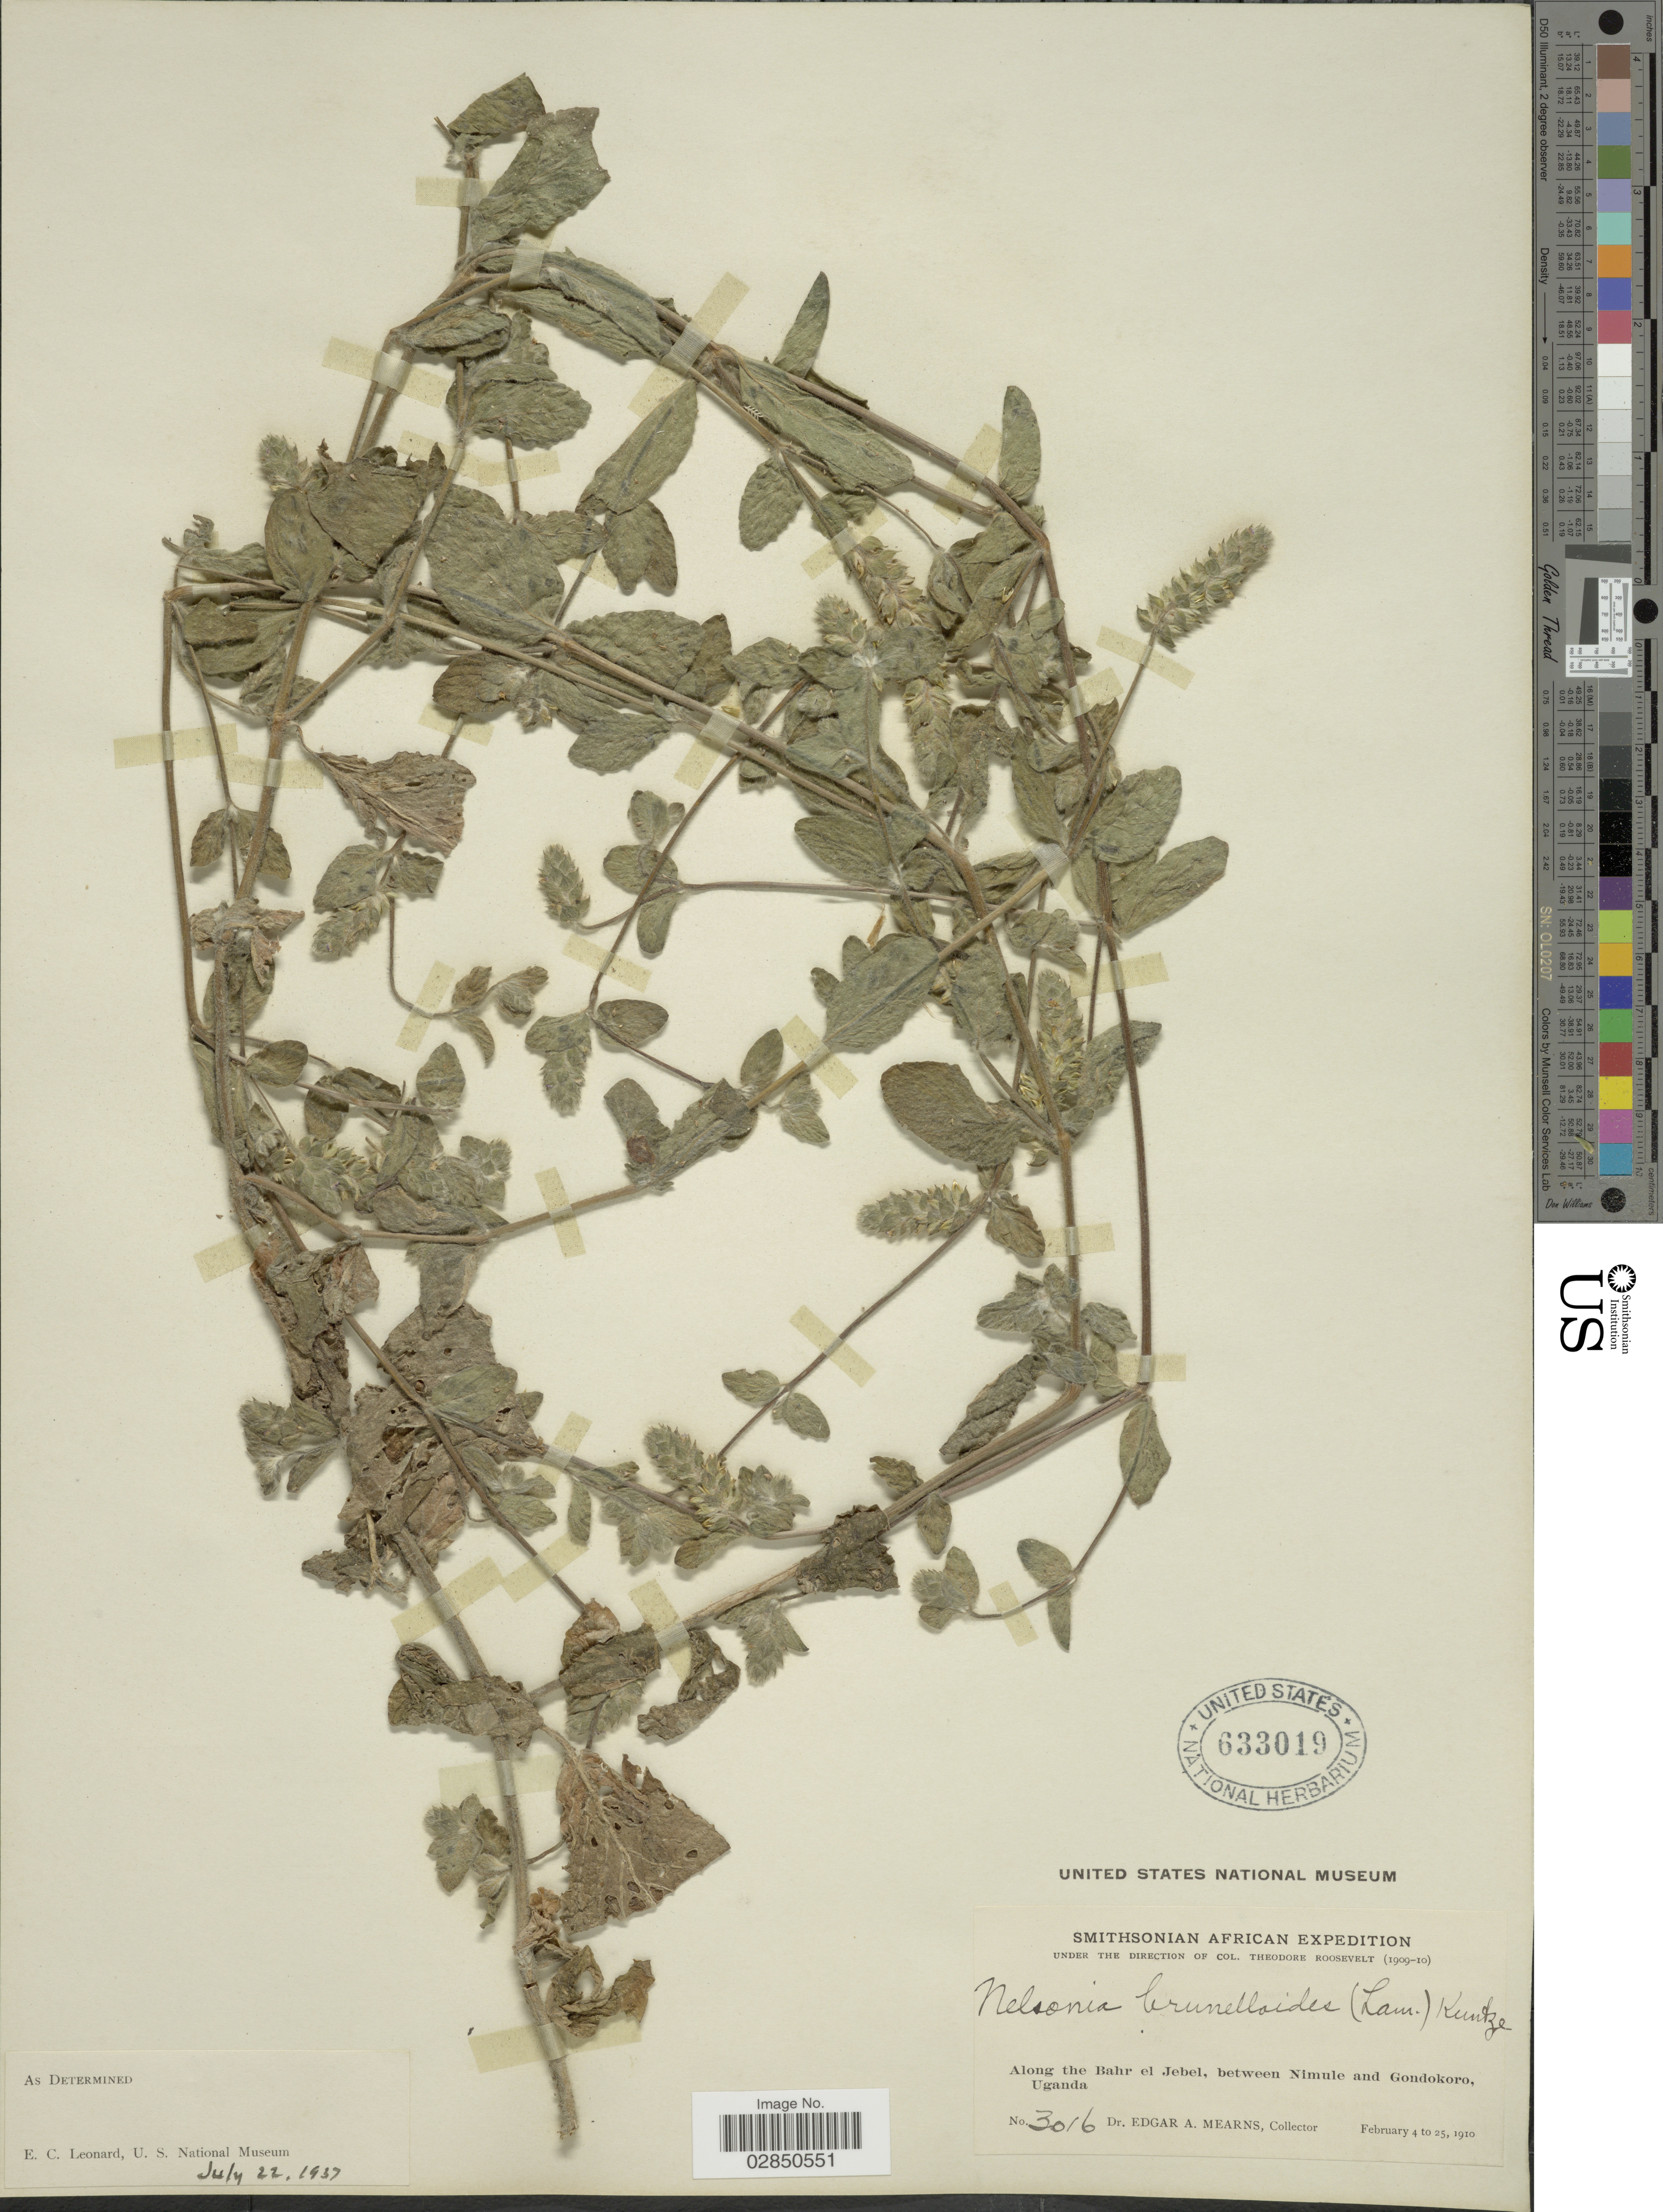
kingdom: Plantae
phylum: Tracheophyta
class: Magnoliopsida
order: Lamiales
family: Acanthaceae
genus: Nelsonia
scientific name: Nelsonia canescens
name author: (Lam.) Spreng.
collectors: E. A. Mearns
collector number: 3016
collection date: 1910-02-04/1910-02-25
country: Uganda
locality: Along the Bahr el Jebel, between Nimule and Gondokoro, Uganda.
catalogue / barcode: US 633019